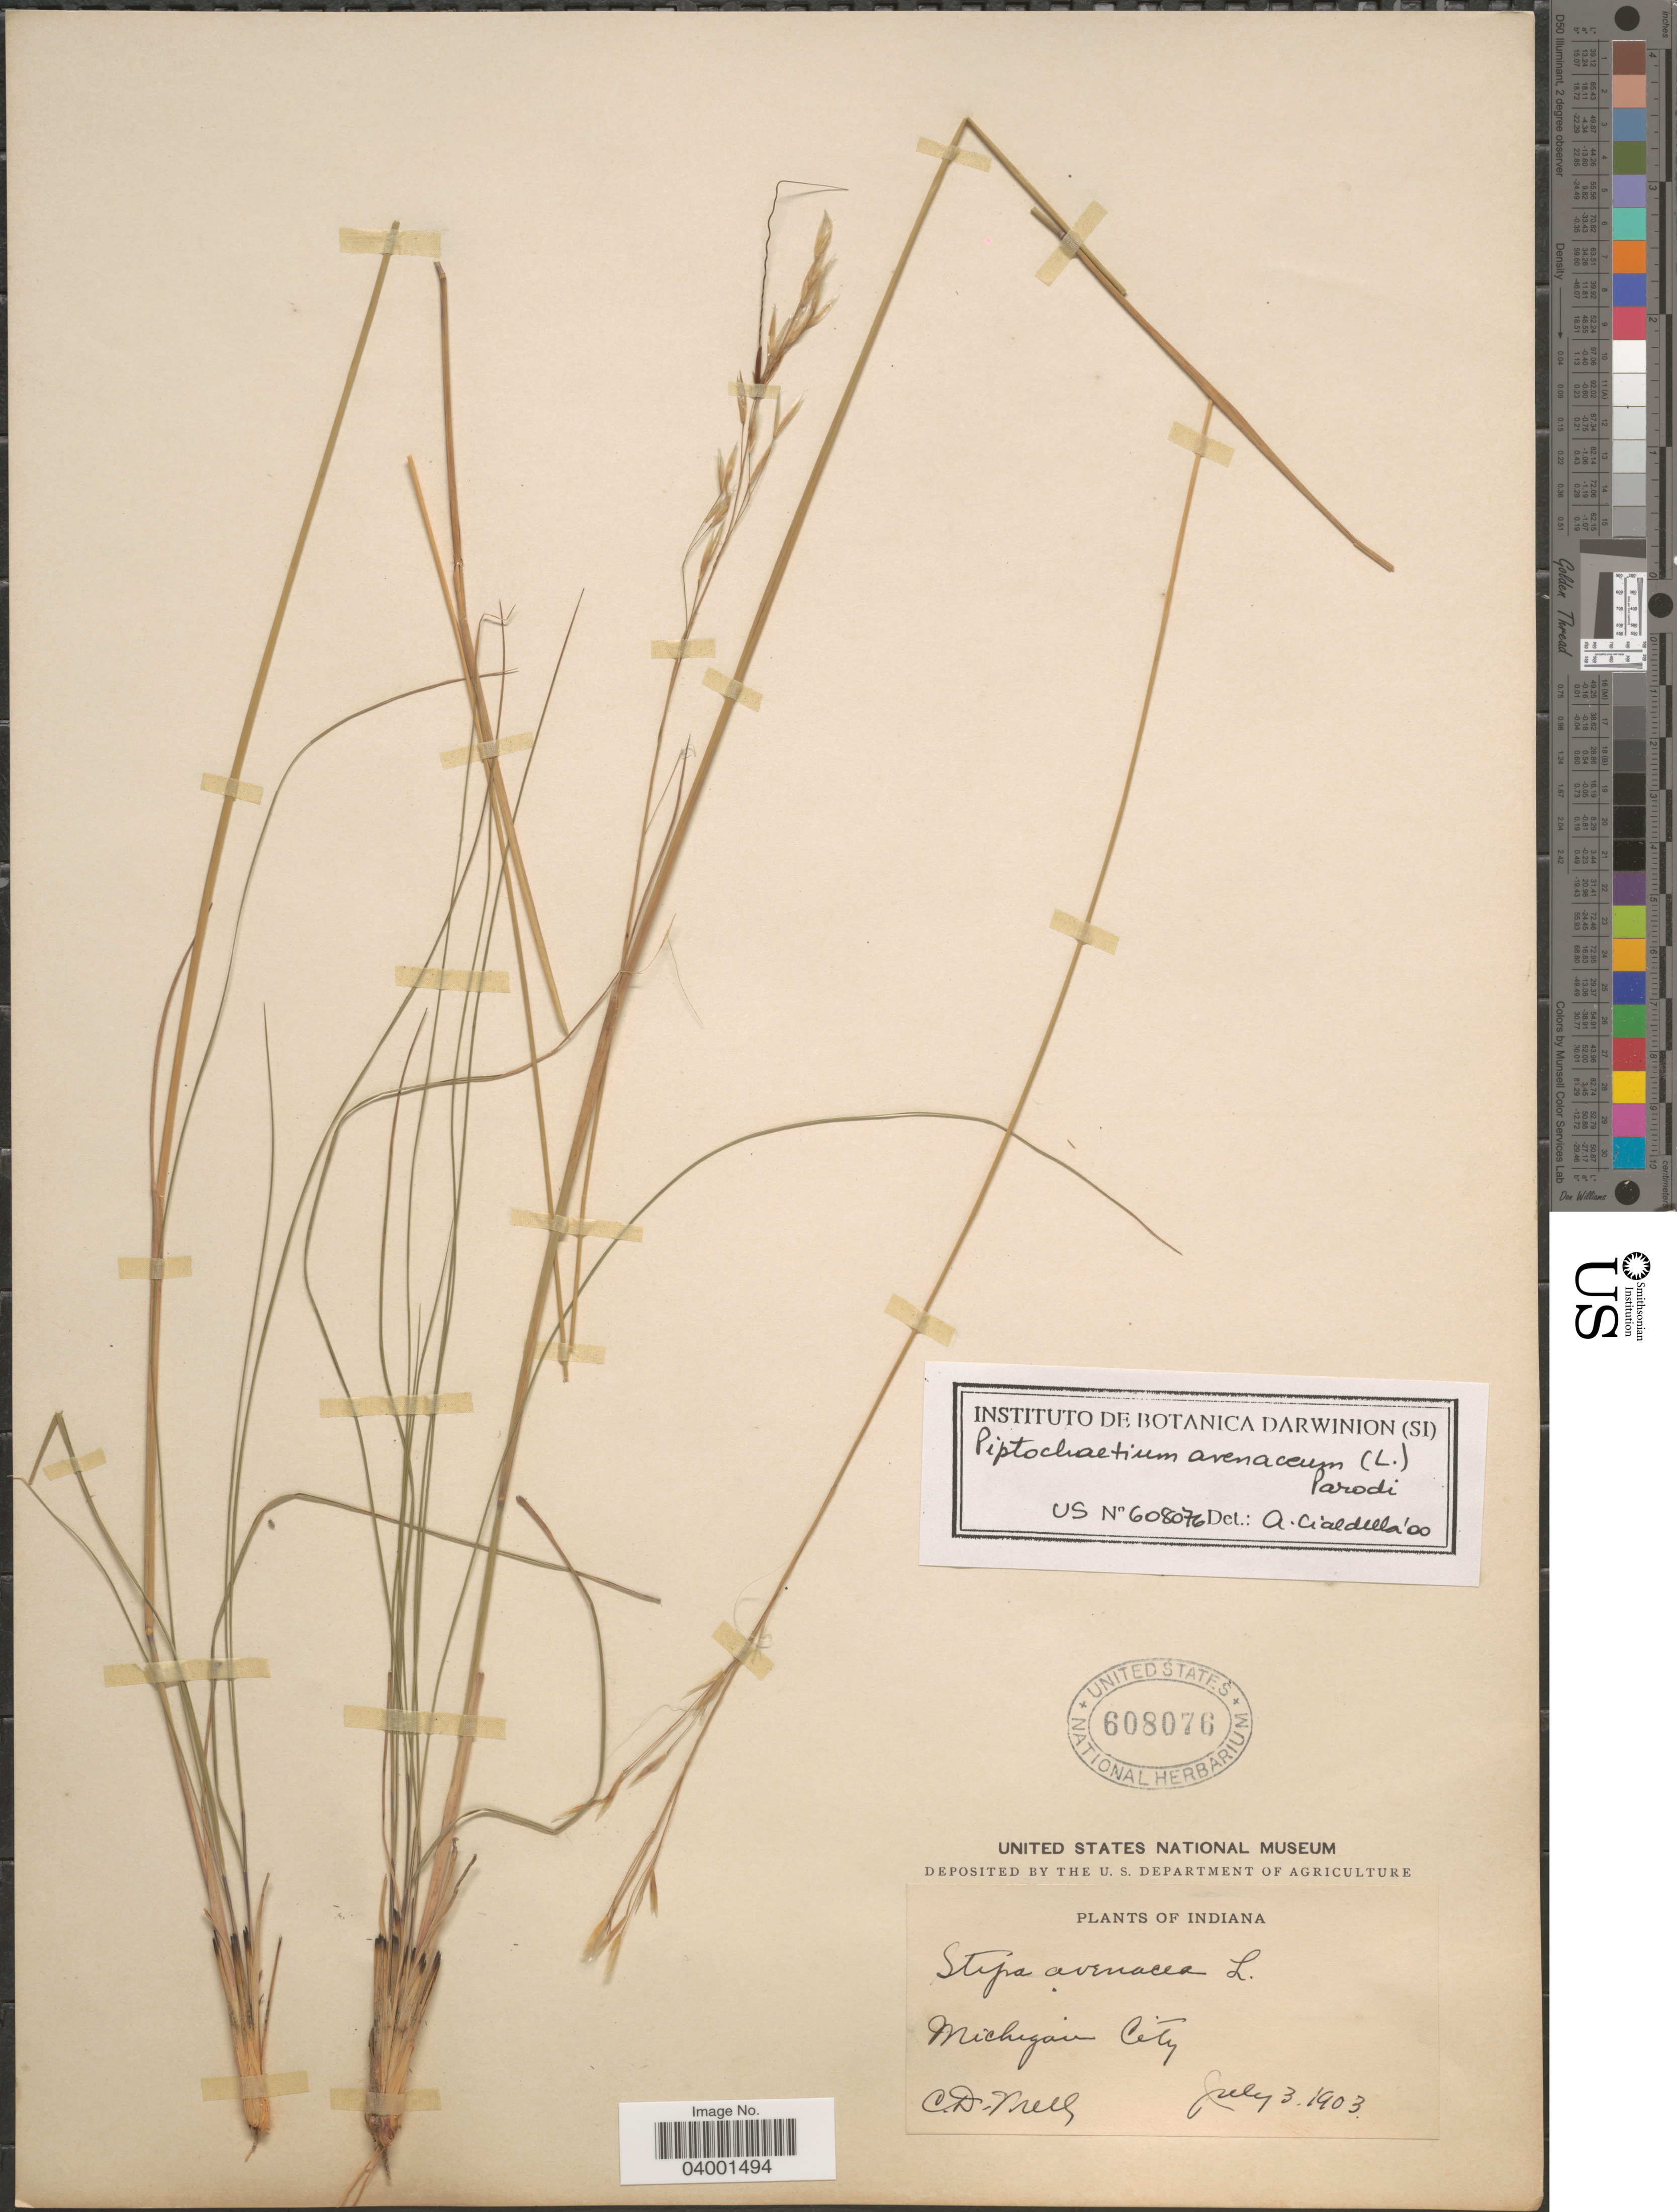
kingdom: Plantae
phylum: Tracheophyta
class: Liliopsida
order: Poales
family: Poaceae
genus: Piptochaetium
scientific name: Piptochaetium avenaceum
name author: (L.) Parodi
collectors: C. D. Mell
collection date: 1903-07-03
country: United States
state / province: Indiana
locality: Michigan City.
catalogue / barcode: US 608076